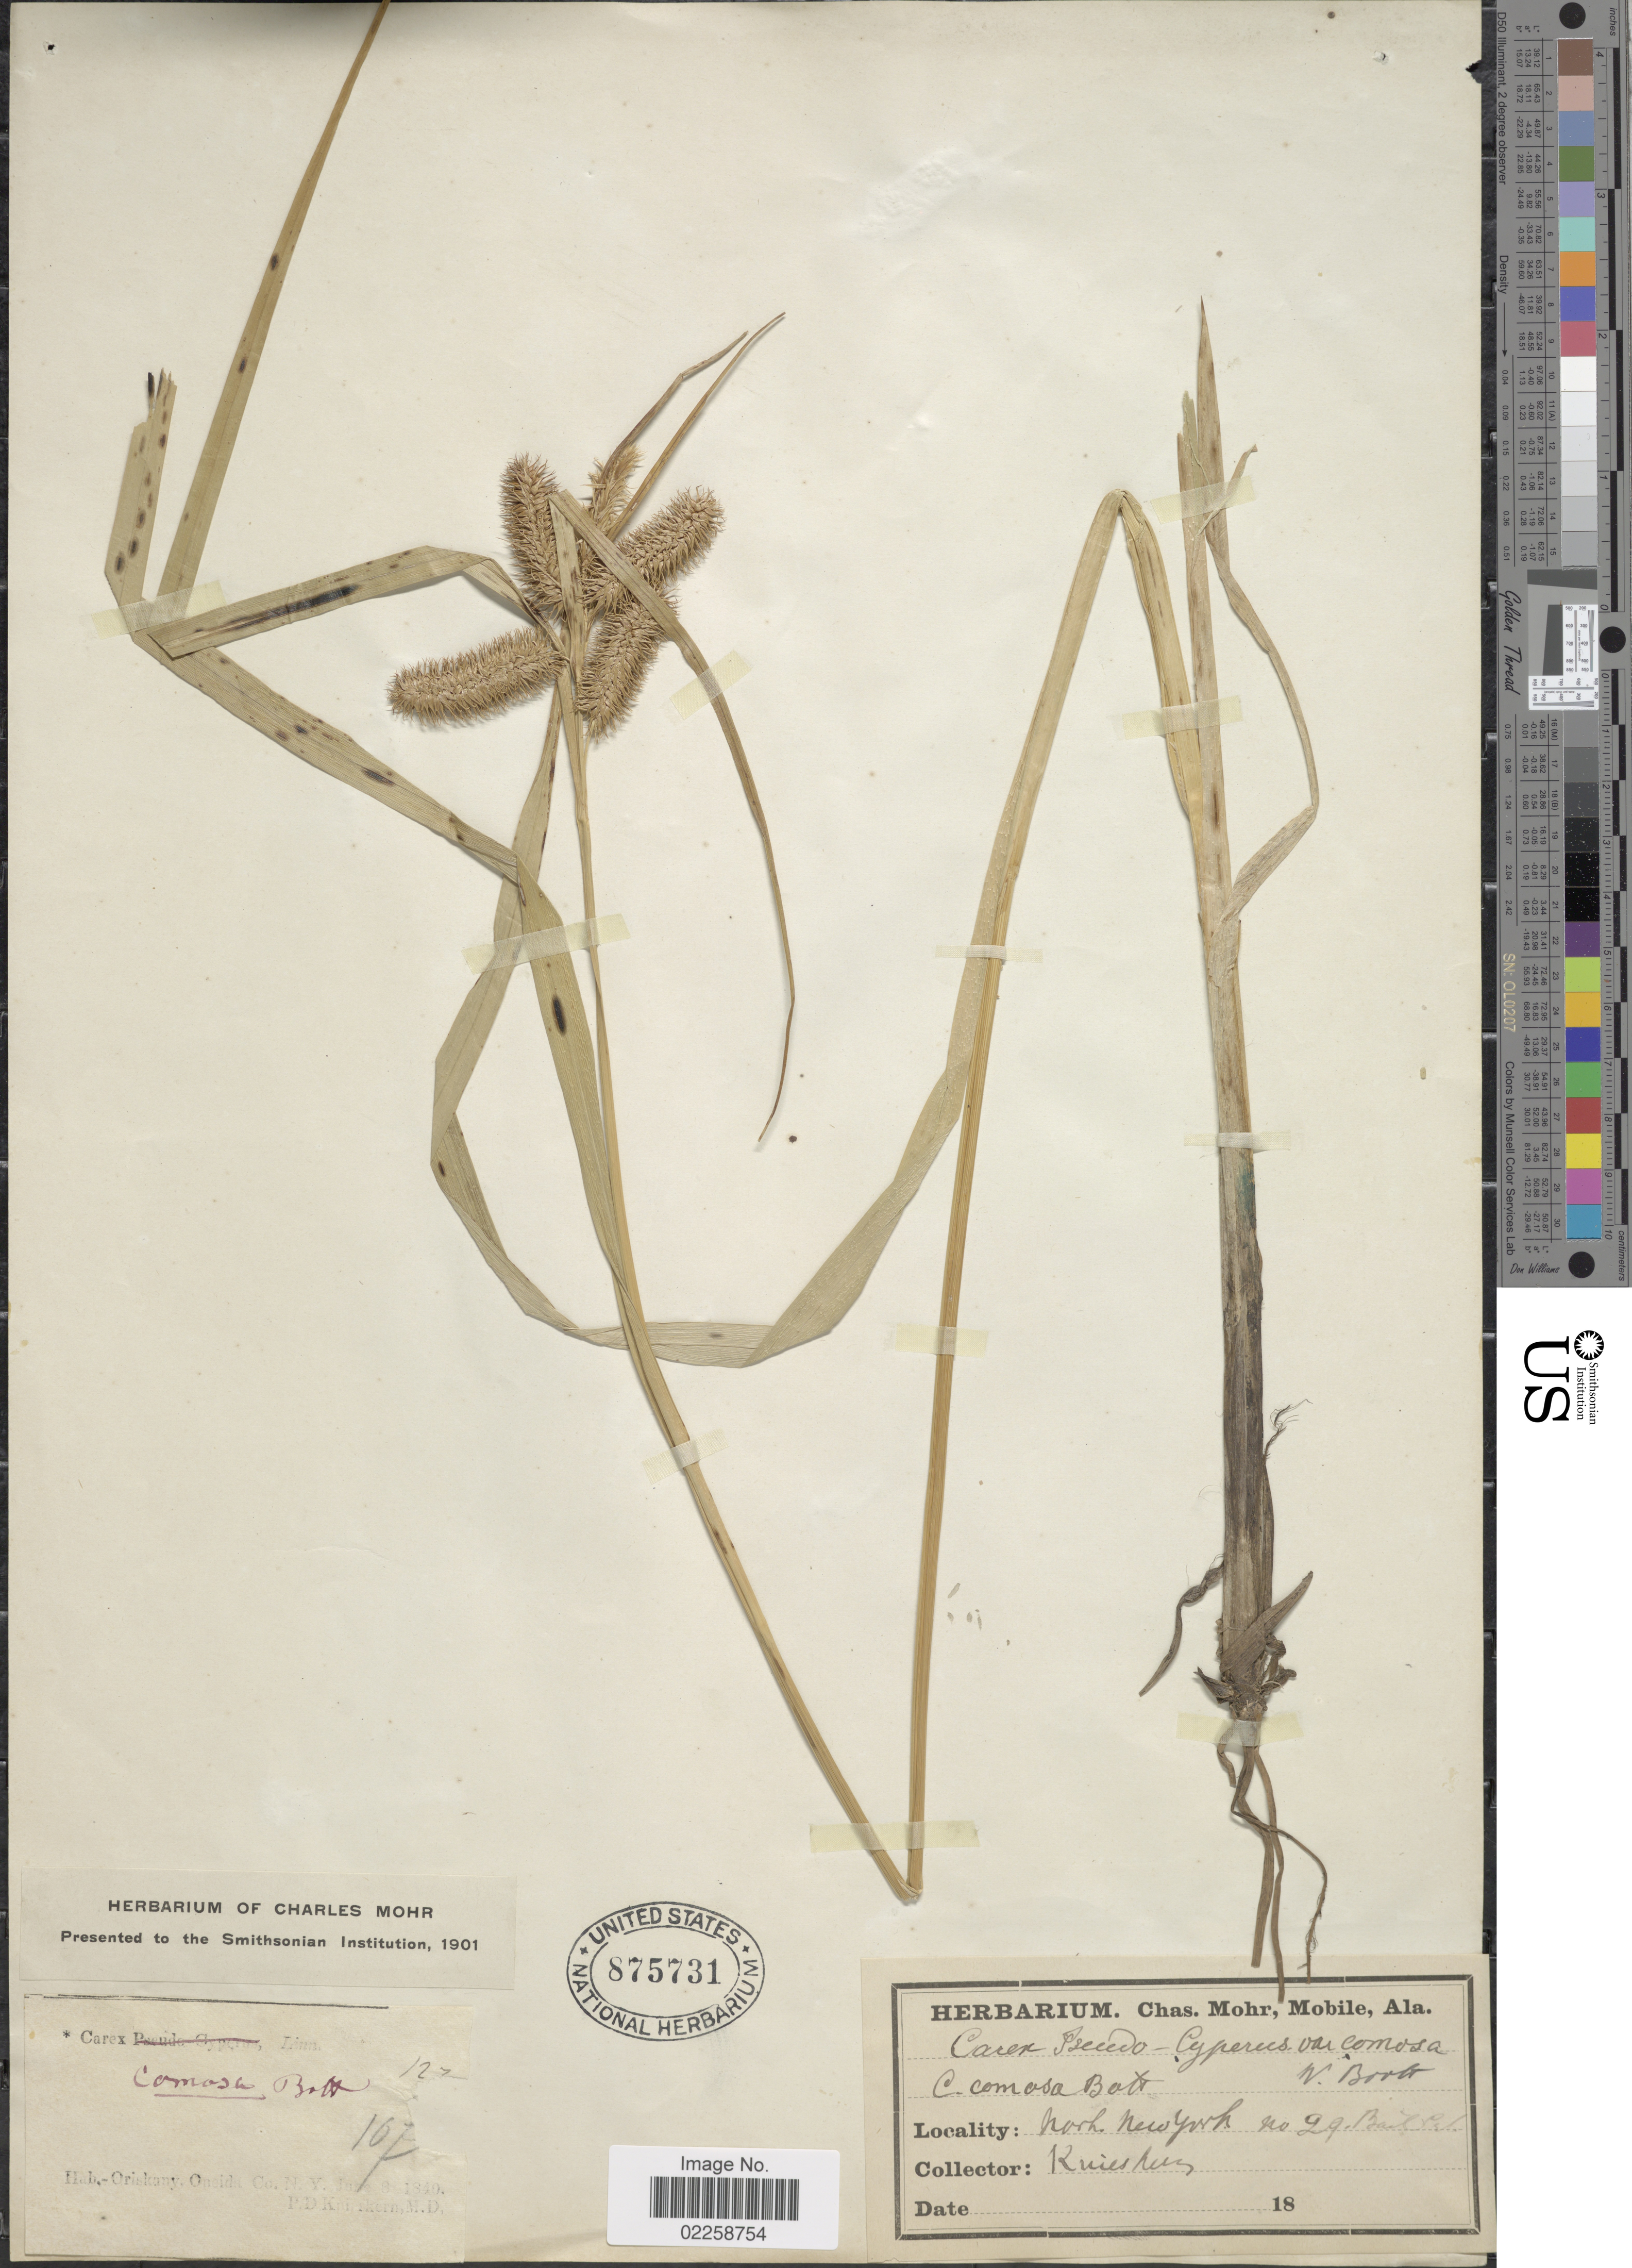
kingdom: Plantae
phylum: Tracheophyta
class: Liliopsida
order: Poales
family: Cyperaceae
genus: Carex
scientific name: Carex comosa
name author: Boott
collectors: P. D. Knieskern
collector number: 107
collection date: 1840-06-08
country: United States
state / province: New York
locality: Orisbany, Oneida, N. Y.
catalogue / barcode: US 875731